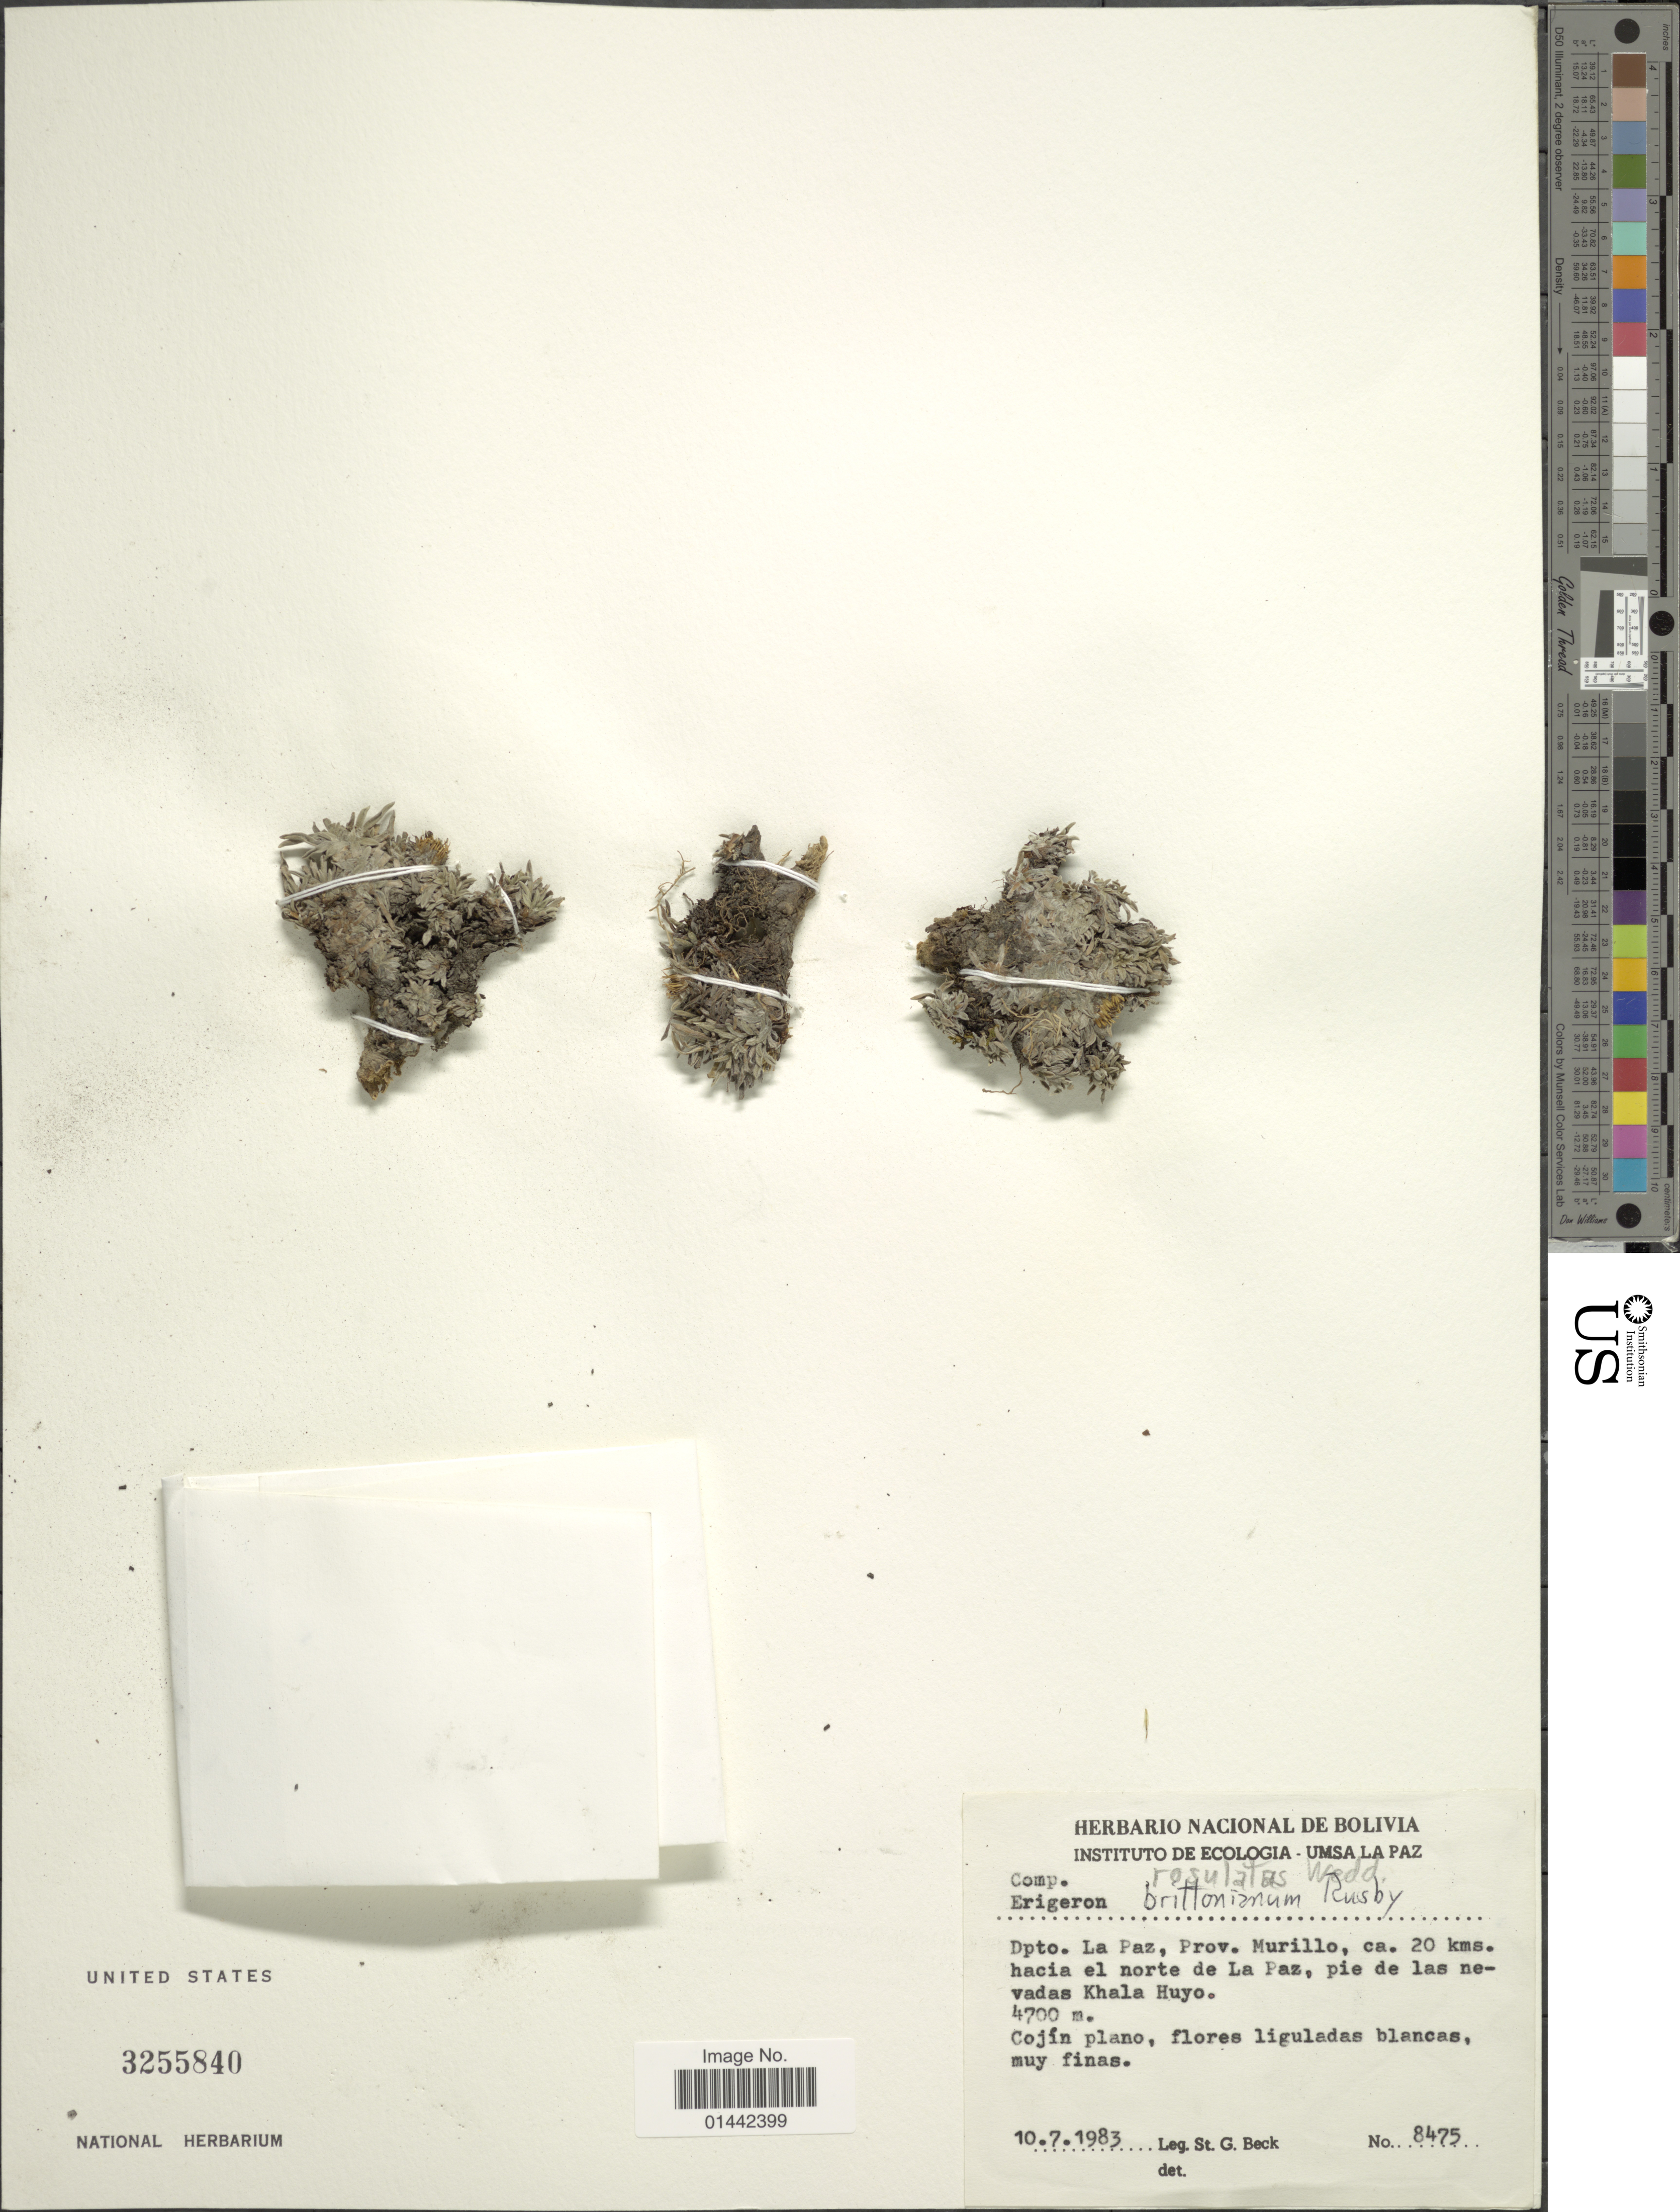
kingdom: Plantae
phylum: Tracheophyta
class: Magnoliopsida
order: Asterales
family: Asteraceae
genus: Erigeron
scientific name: Erigeron rosulatus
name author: Wedd.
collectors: S. G. Beck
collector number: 8475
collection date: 1983-07-10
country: Bolivia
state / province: La Paz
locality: Prov. Murillo, ca. 20 kms. hacia el norte de La Paz, pie de las nevadas Khala Huyo.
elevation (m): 4700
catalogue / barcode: US 3255840